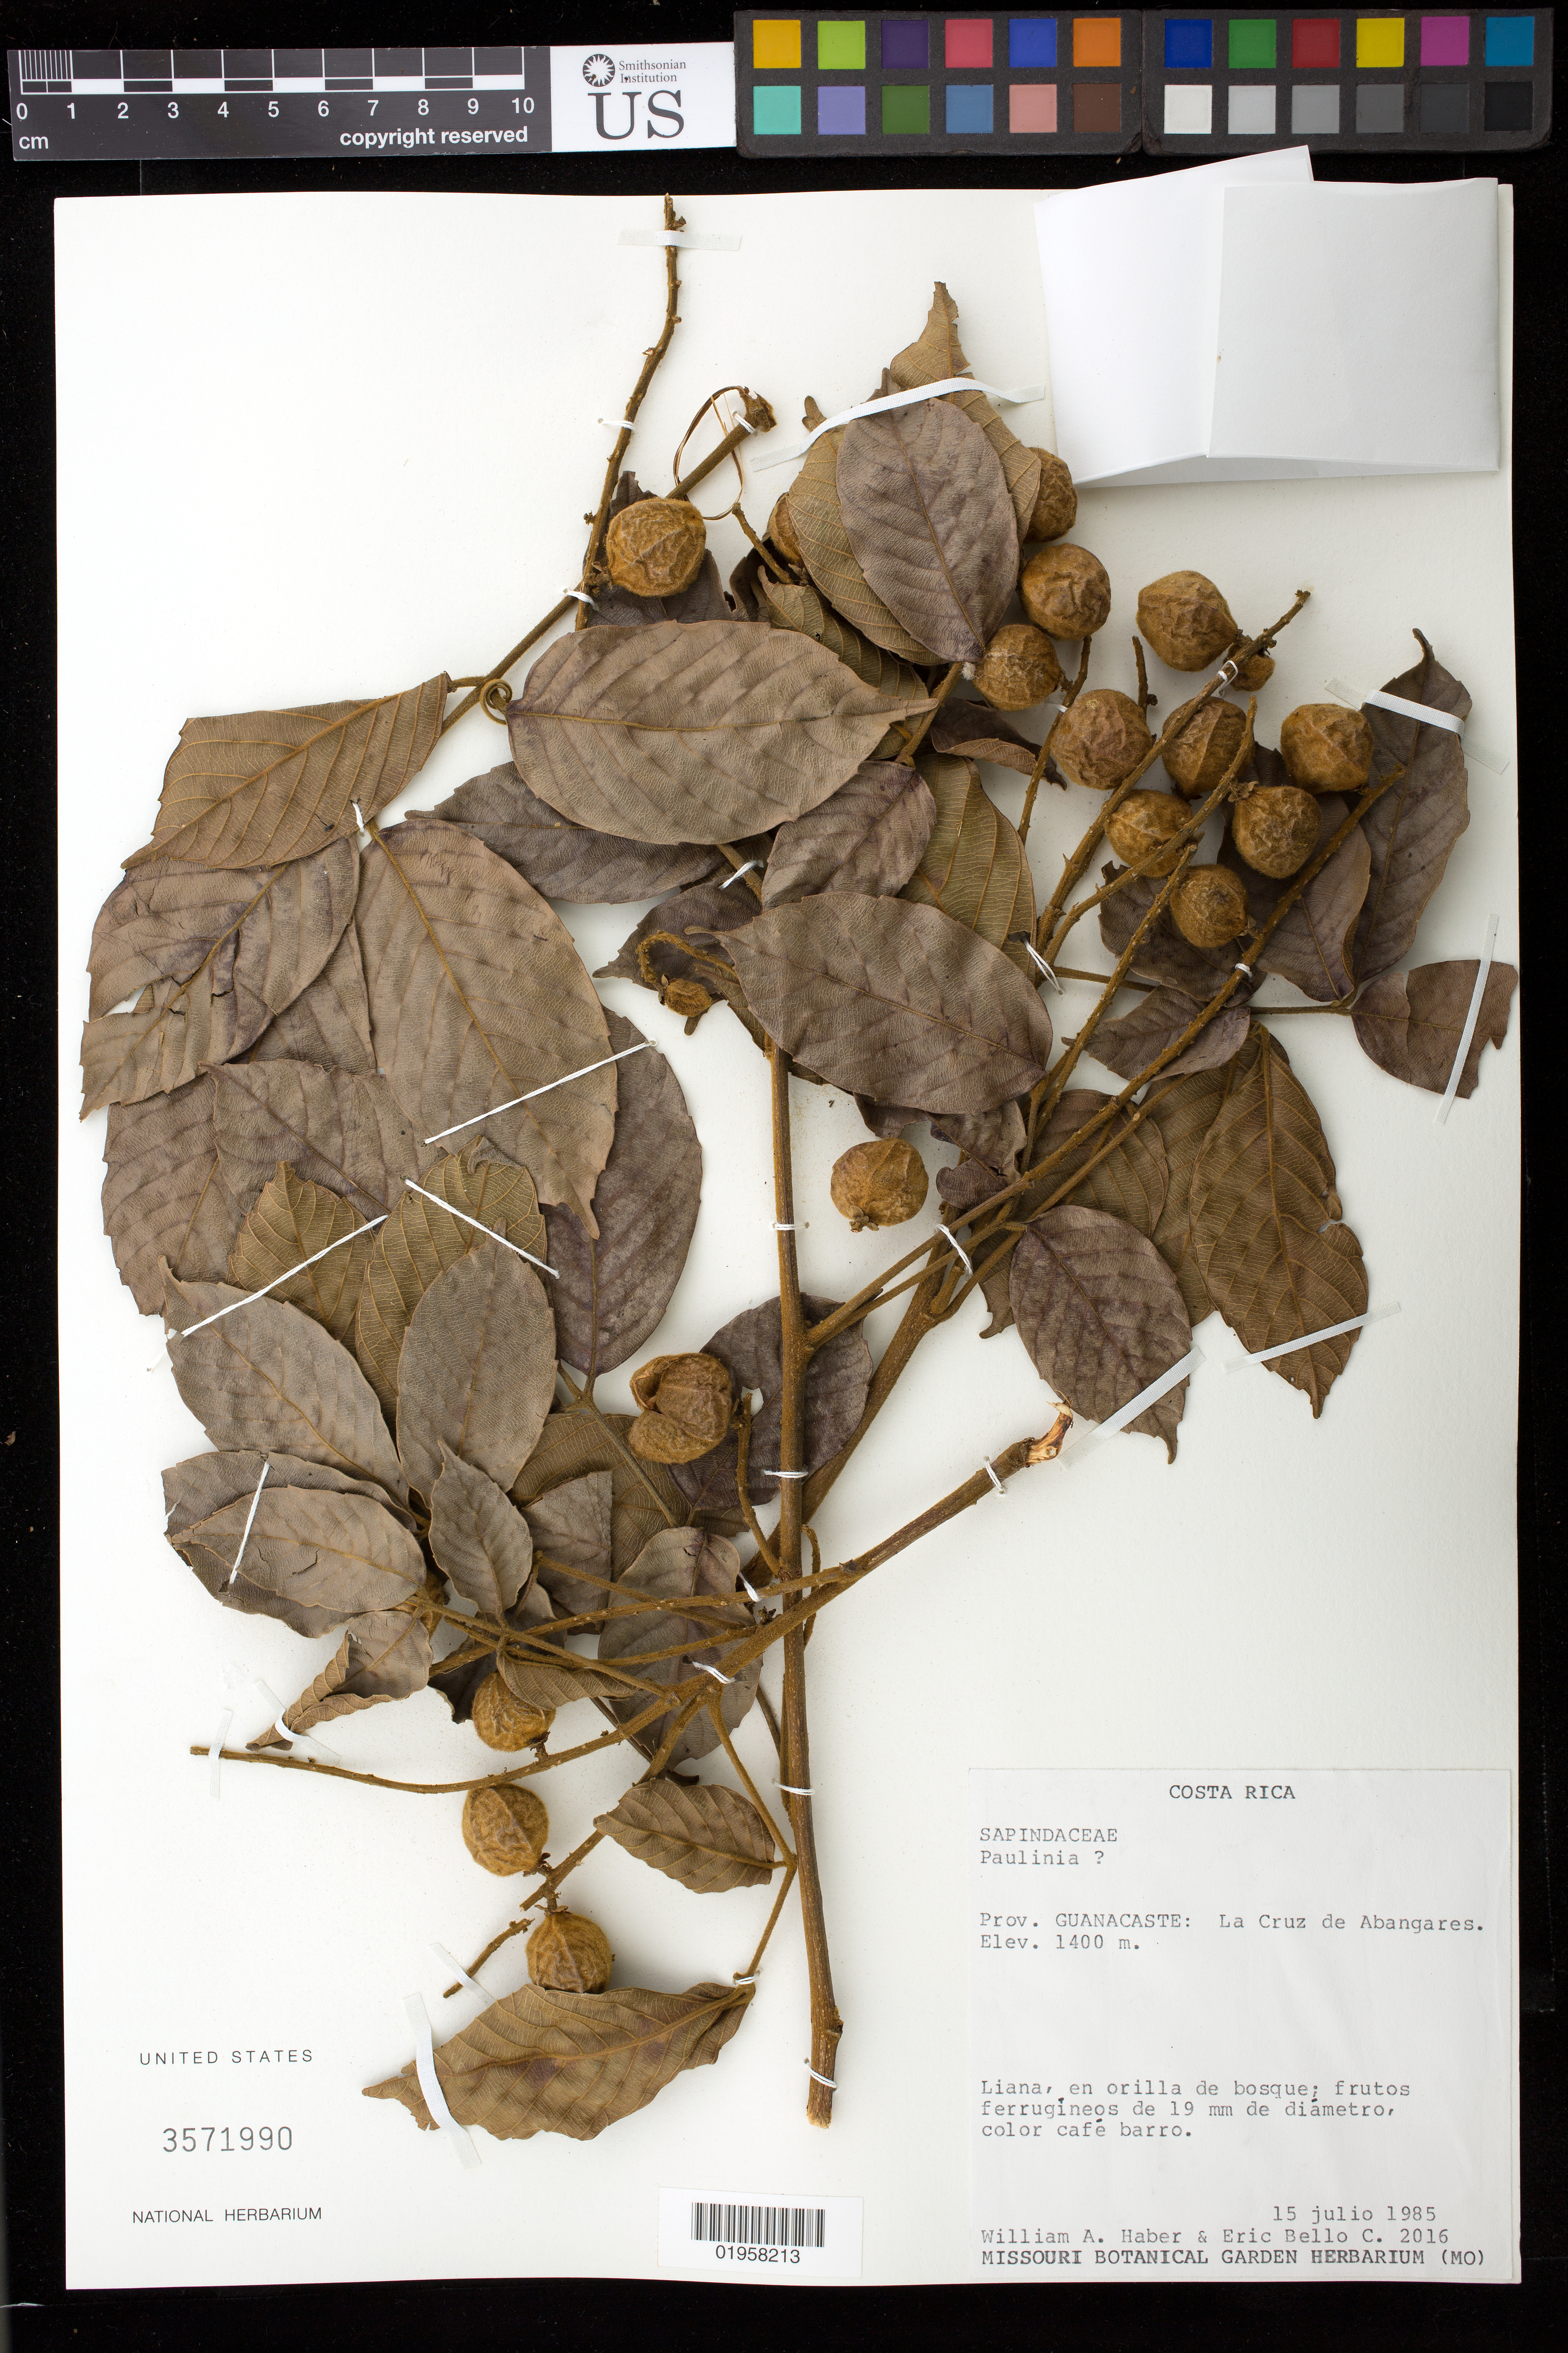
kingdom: Plantae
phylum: Tracheophyta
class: Magnoliopsida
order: Sapindales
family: Sapindaceae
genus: Paullinia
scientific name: Paullinia capreolata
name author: (Aubl.) Radlk.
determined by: Acevedo-Rodríguez, P.; Somner, G. V.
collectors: W. A. Haber & E. Bello C.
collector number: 2016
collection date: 1985-07-15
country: Costa Rica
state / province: Guanacaste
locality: La Cruz de Abangares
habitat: En orilla de bosque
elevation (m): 1400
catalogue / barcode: US 3571990